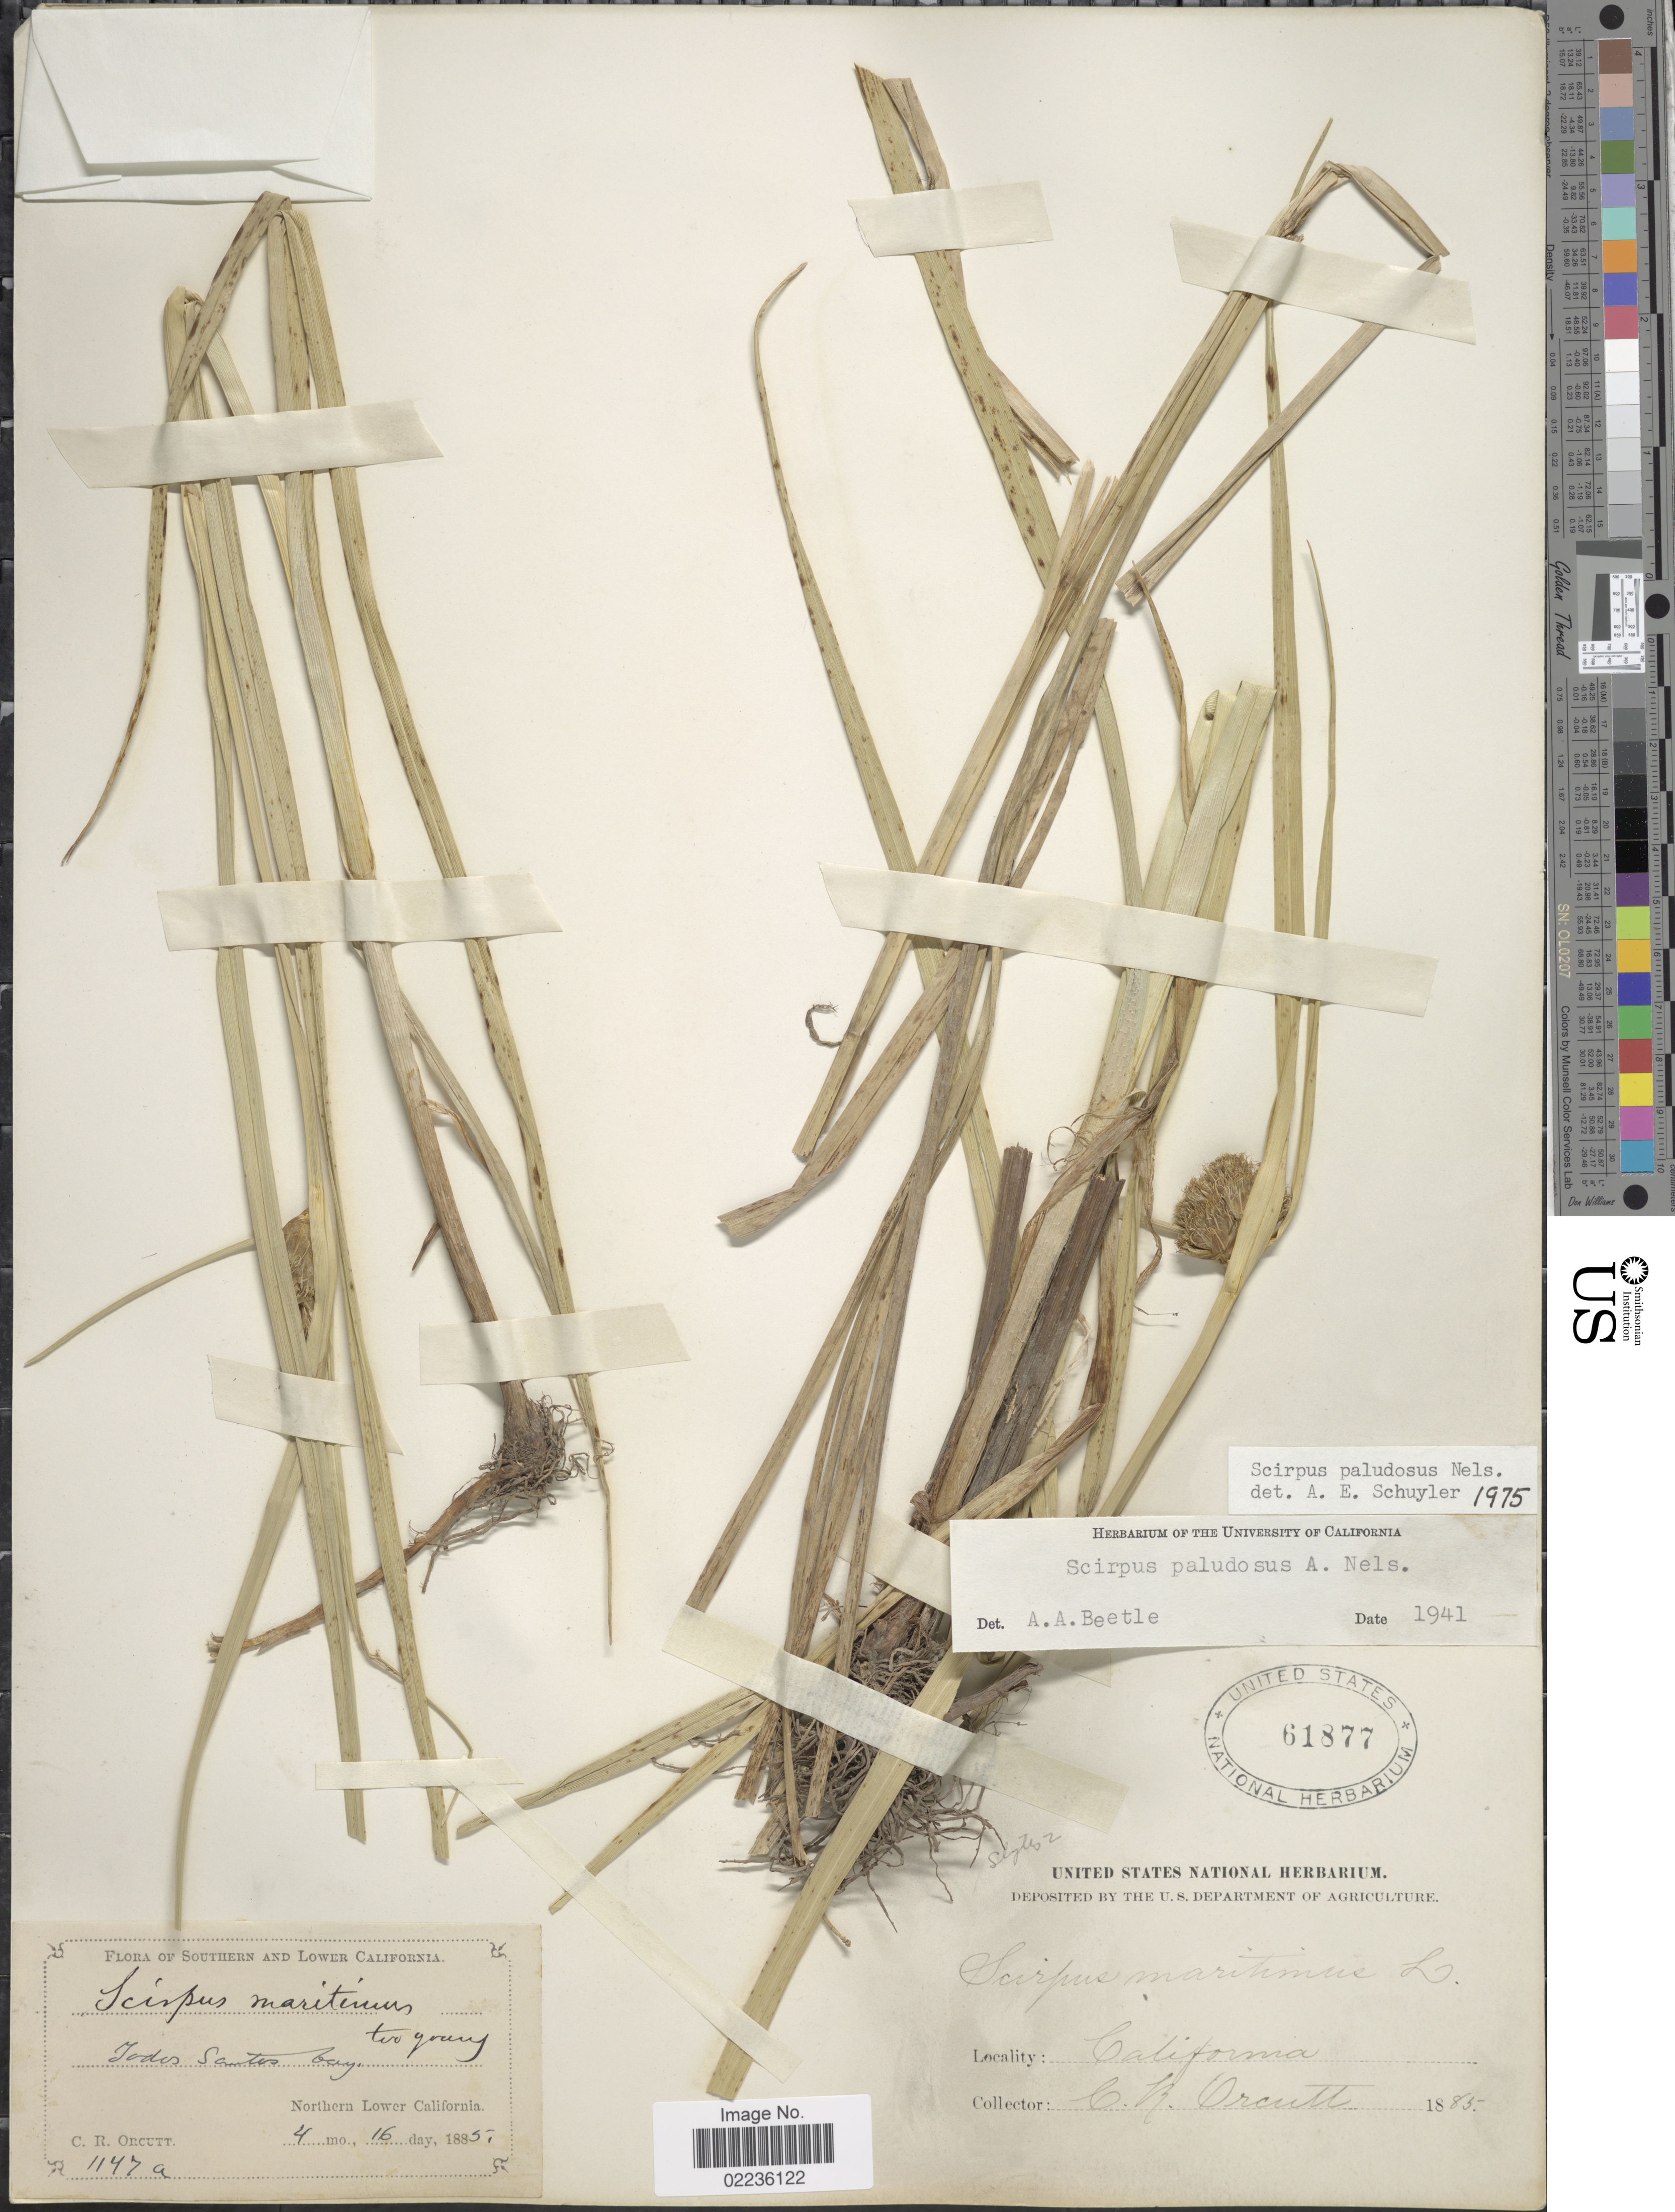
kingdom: Plantae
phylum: Tracheophyta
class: Liliopsida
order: Poales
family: Cyperaceae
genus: Bolboschoenus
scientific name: Bolboschoenus maritimus subsp. paludosus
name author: (A. Nelson) T. Koyama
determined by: Strong, M. T., (US), Smithsonian Institution - National Museum of Natural History (UNITED STATES)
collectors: C. R. Orcutt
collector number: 1147a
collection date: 1885-04-16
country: Mexico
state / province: Baja California Norte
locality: Todos Santos bay. Northern Lower California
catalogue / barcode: US 61877